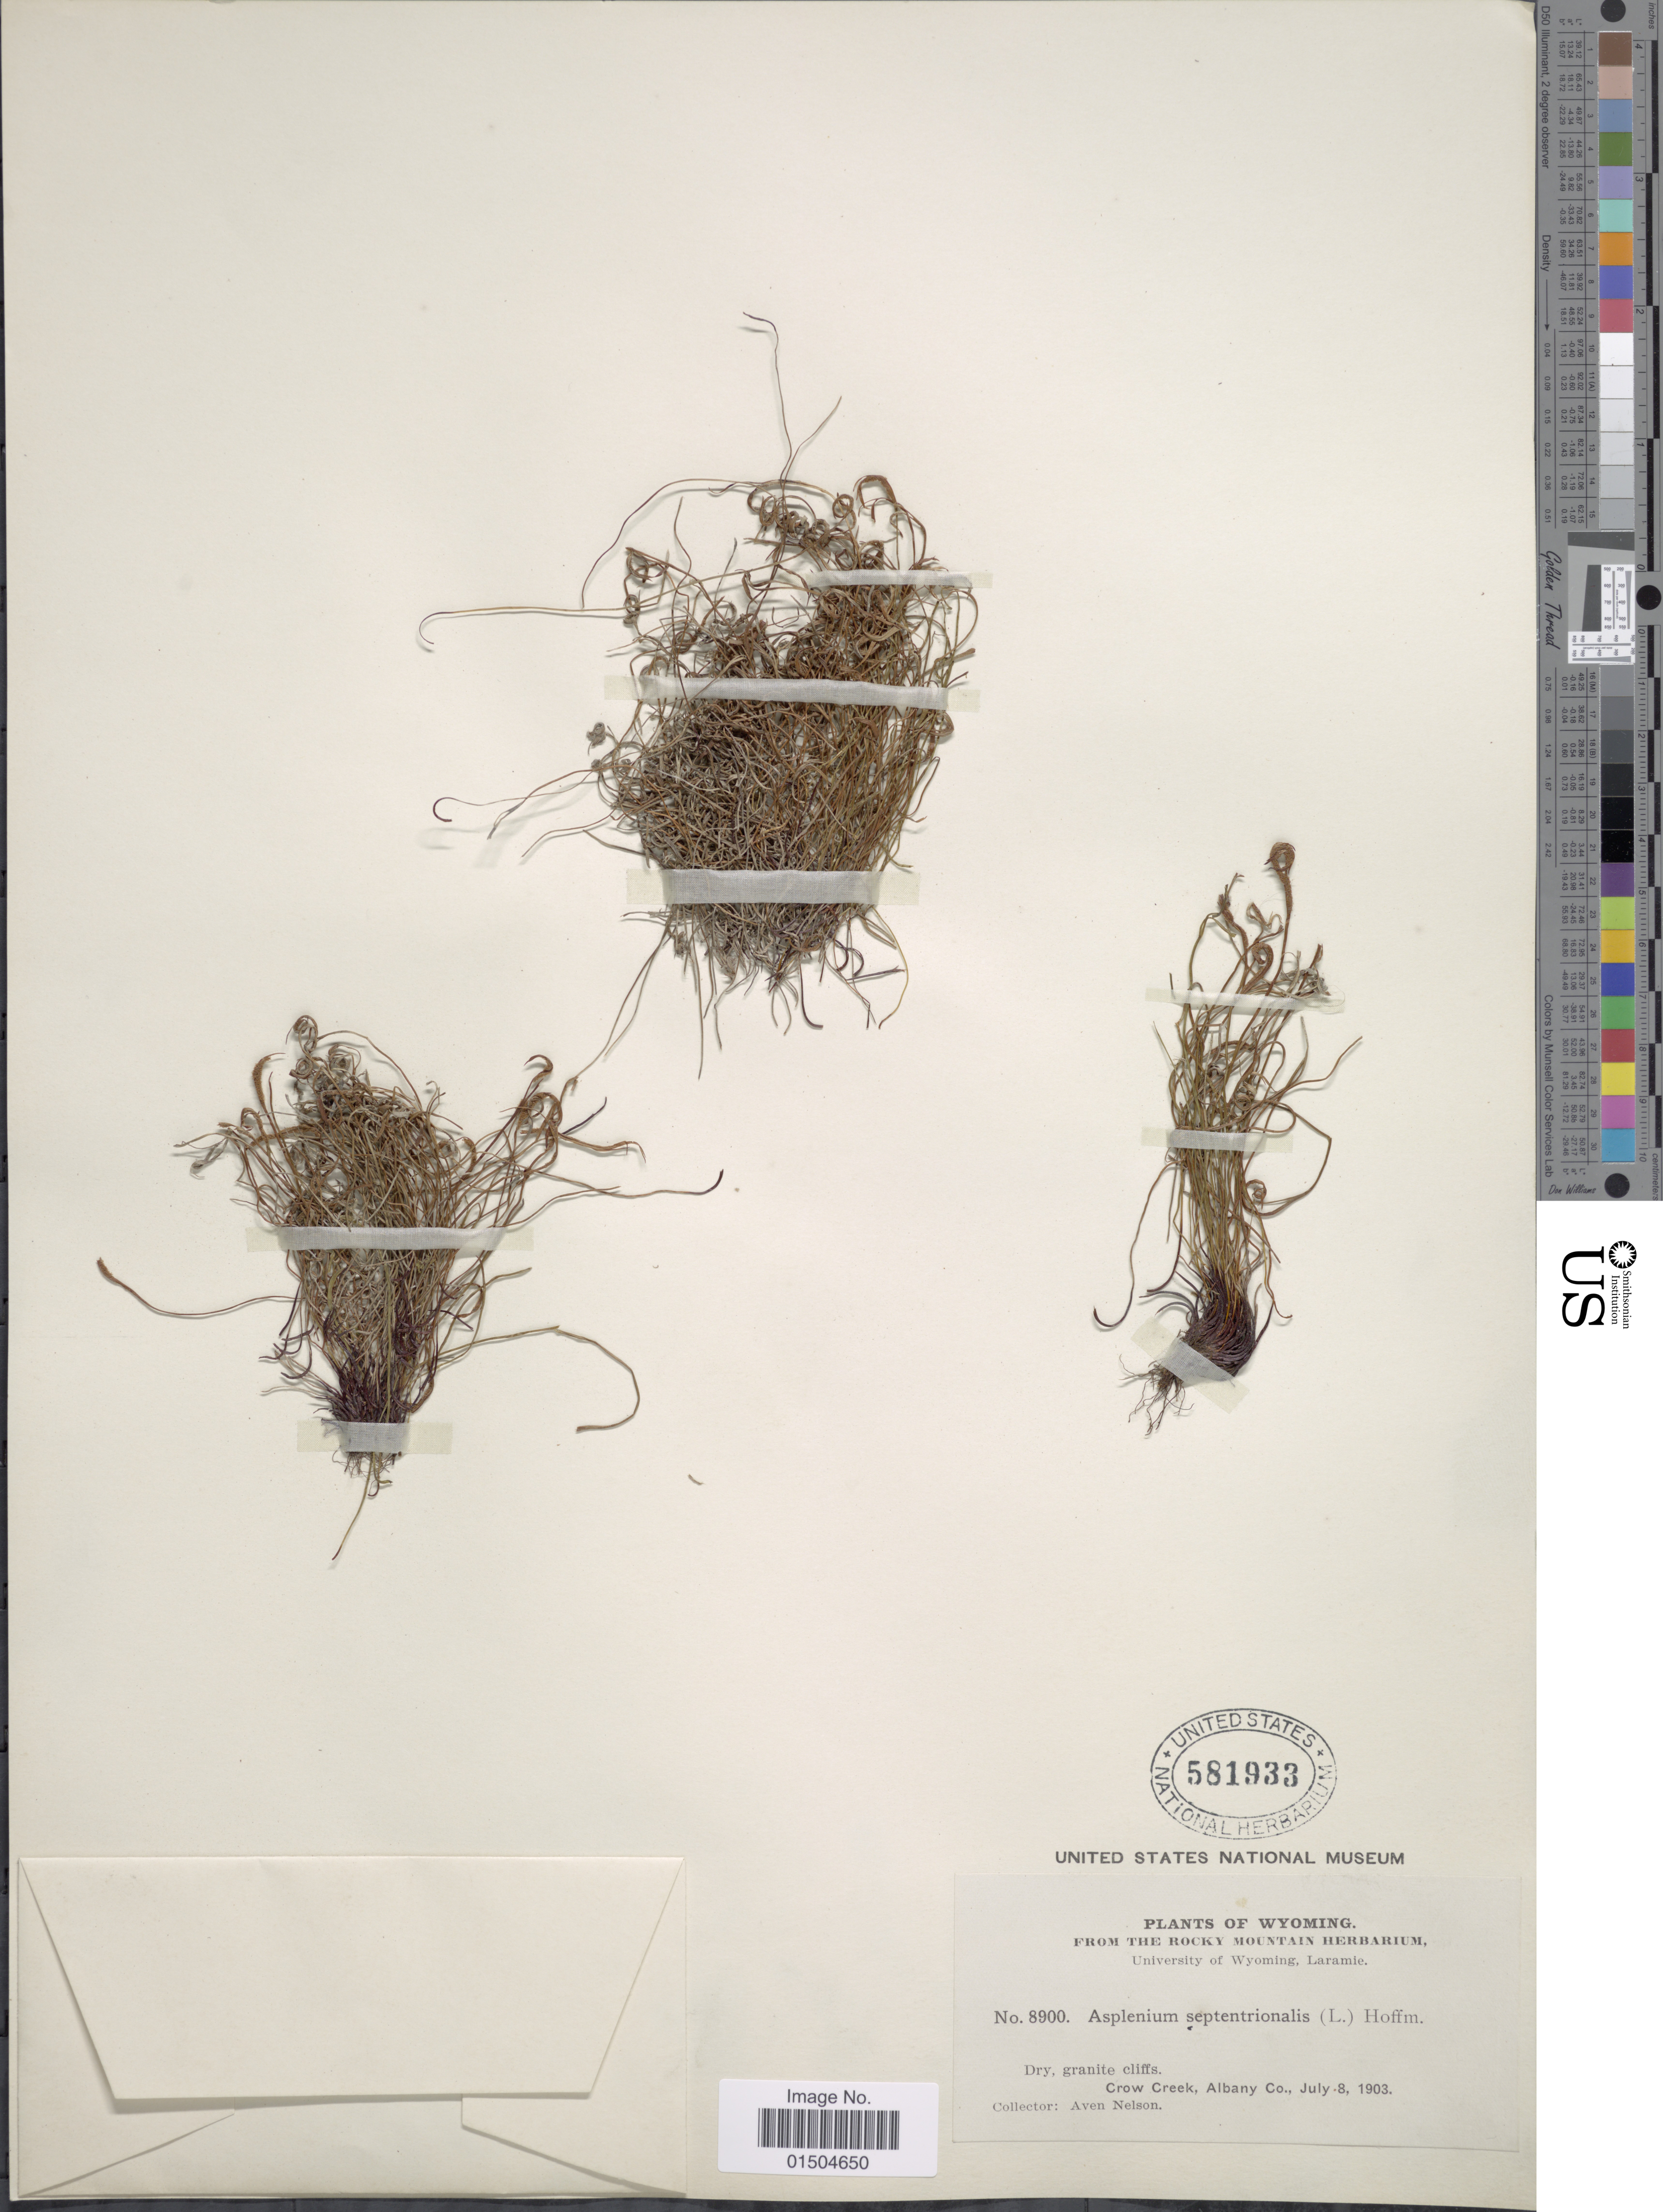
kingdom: Plantae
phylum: Tracheophyta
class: Polypodiopsida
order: Polypodiales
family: Aspleniaceae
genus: Asplenium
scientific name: Asplenium septentrionale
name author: (L.) Hoffm.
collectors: A. Nelson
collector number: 8900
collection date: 1903-07-08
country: United States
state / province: Wyoming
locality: Crow Creek, Albany Co.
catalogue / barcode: US 581933